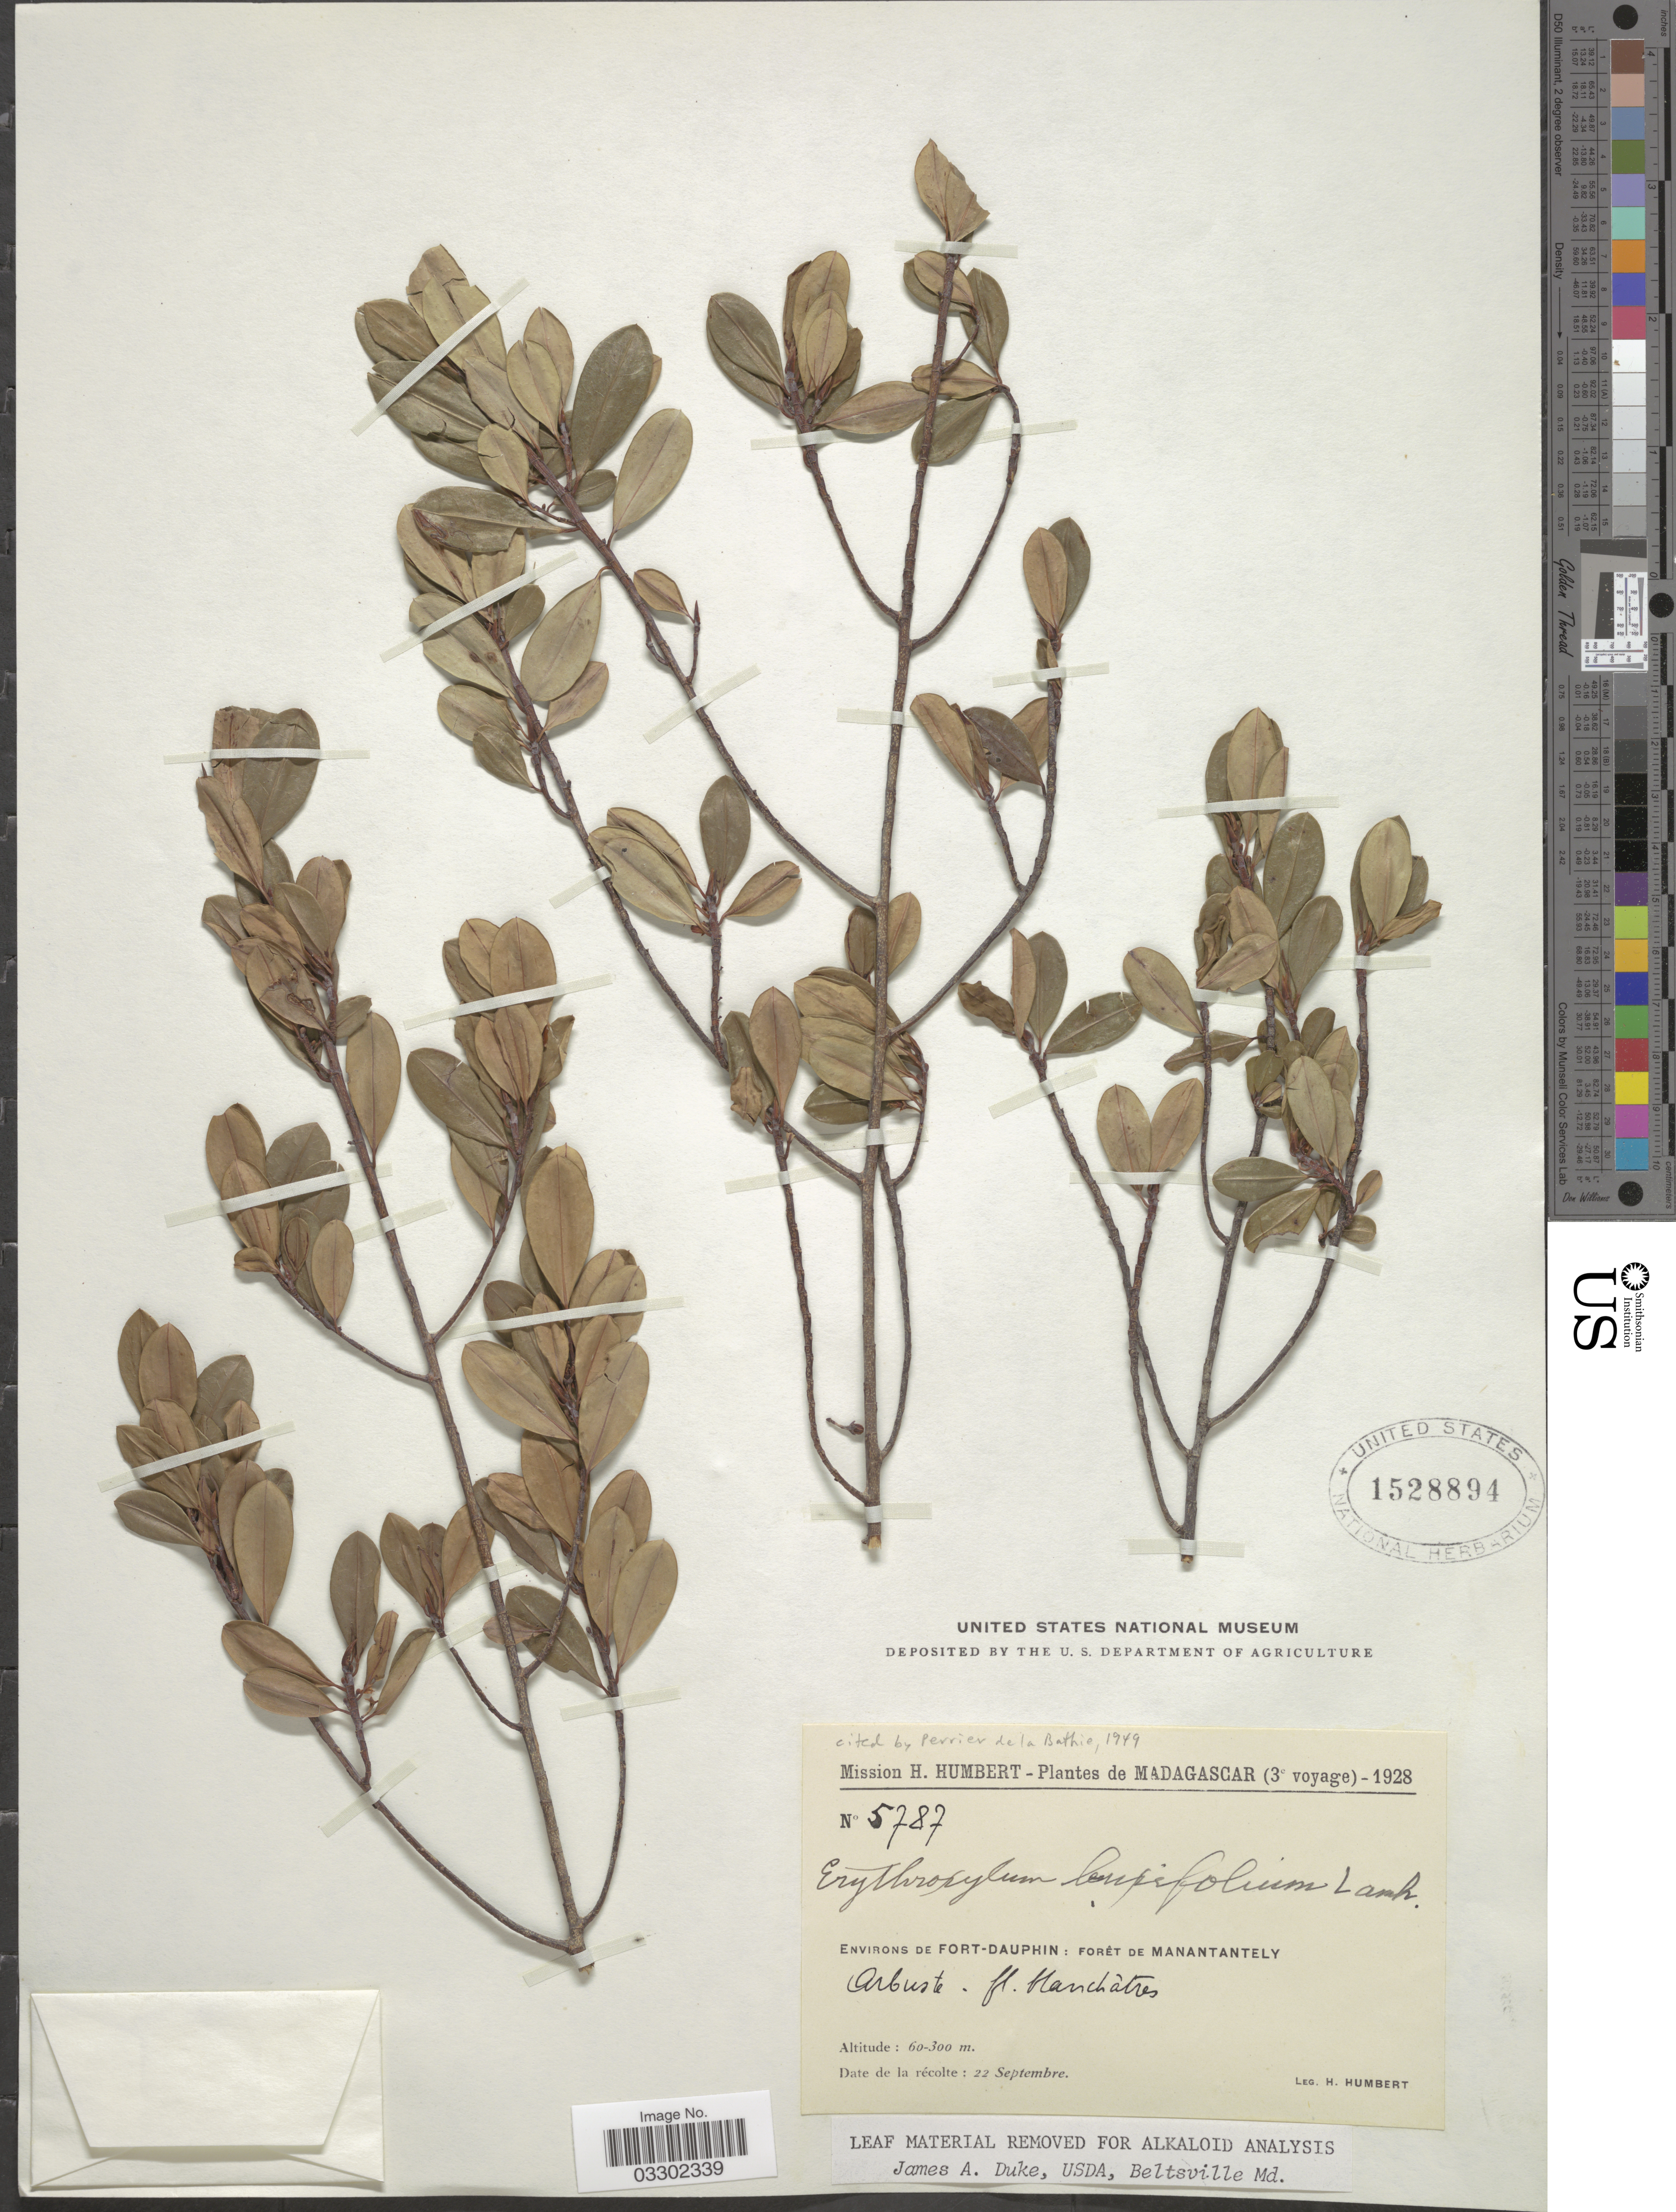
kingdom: Plantae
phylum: Tracheophyta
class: Magnoliopsida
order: Malpighiales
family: Erythroxylaceae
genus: Erythroxylum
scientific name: Erythroxylum buxifolium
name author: Lam.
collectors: H. Humbert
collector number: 5787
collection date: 1928-09-22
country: Madagascar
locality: Environs de Fort-Dauphin: Forêt de Manantantely.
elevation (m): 60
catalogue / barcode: US 1528894